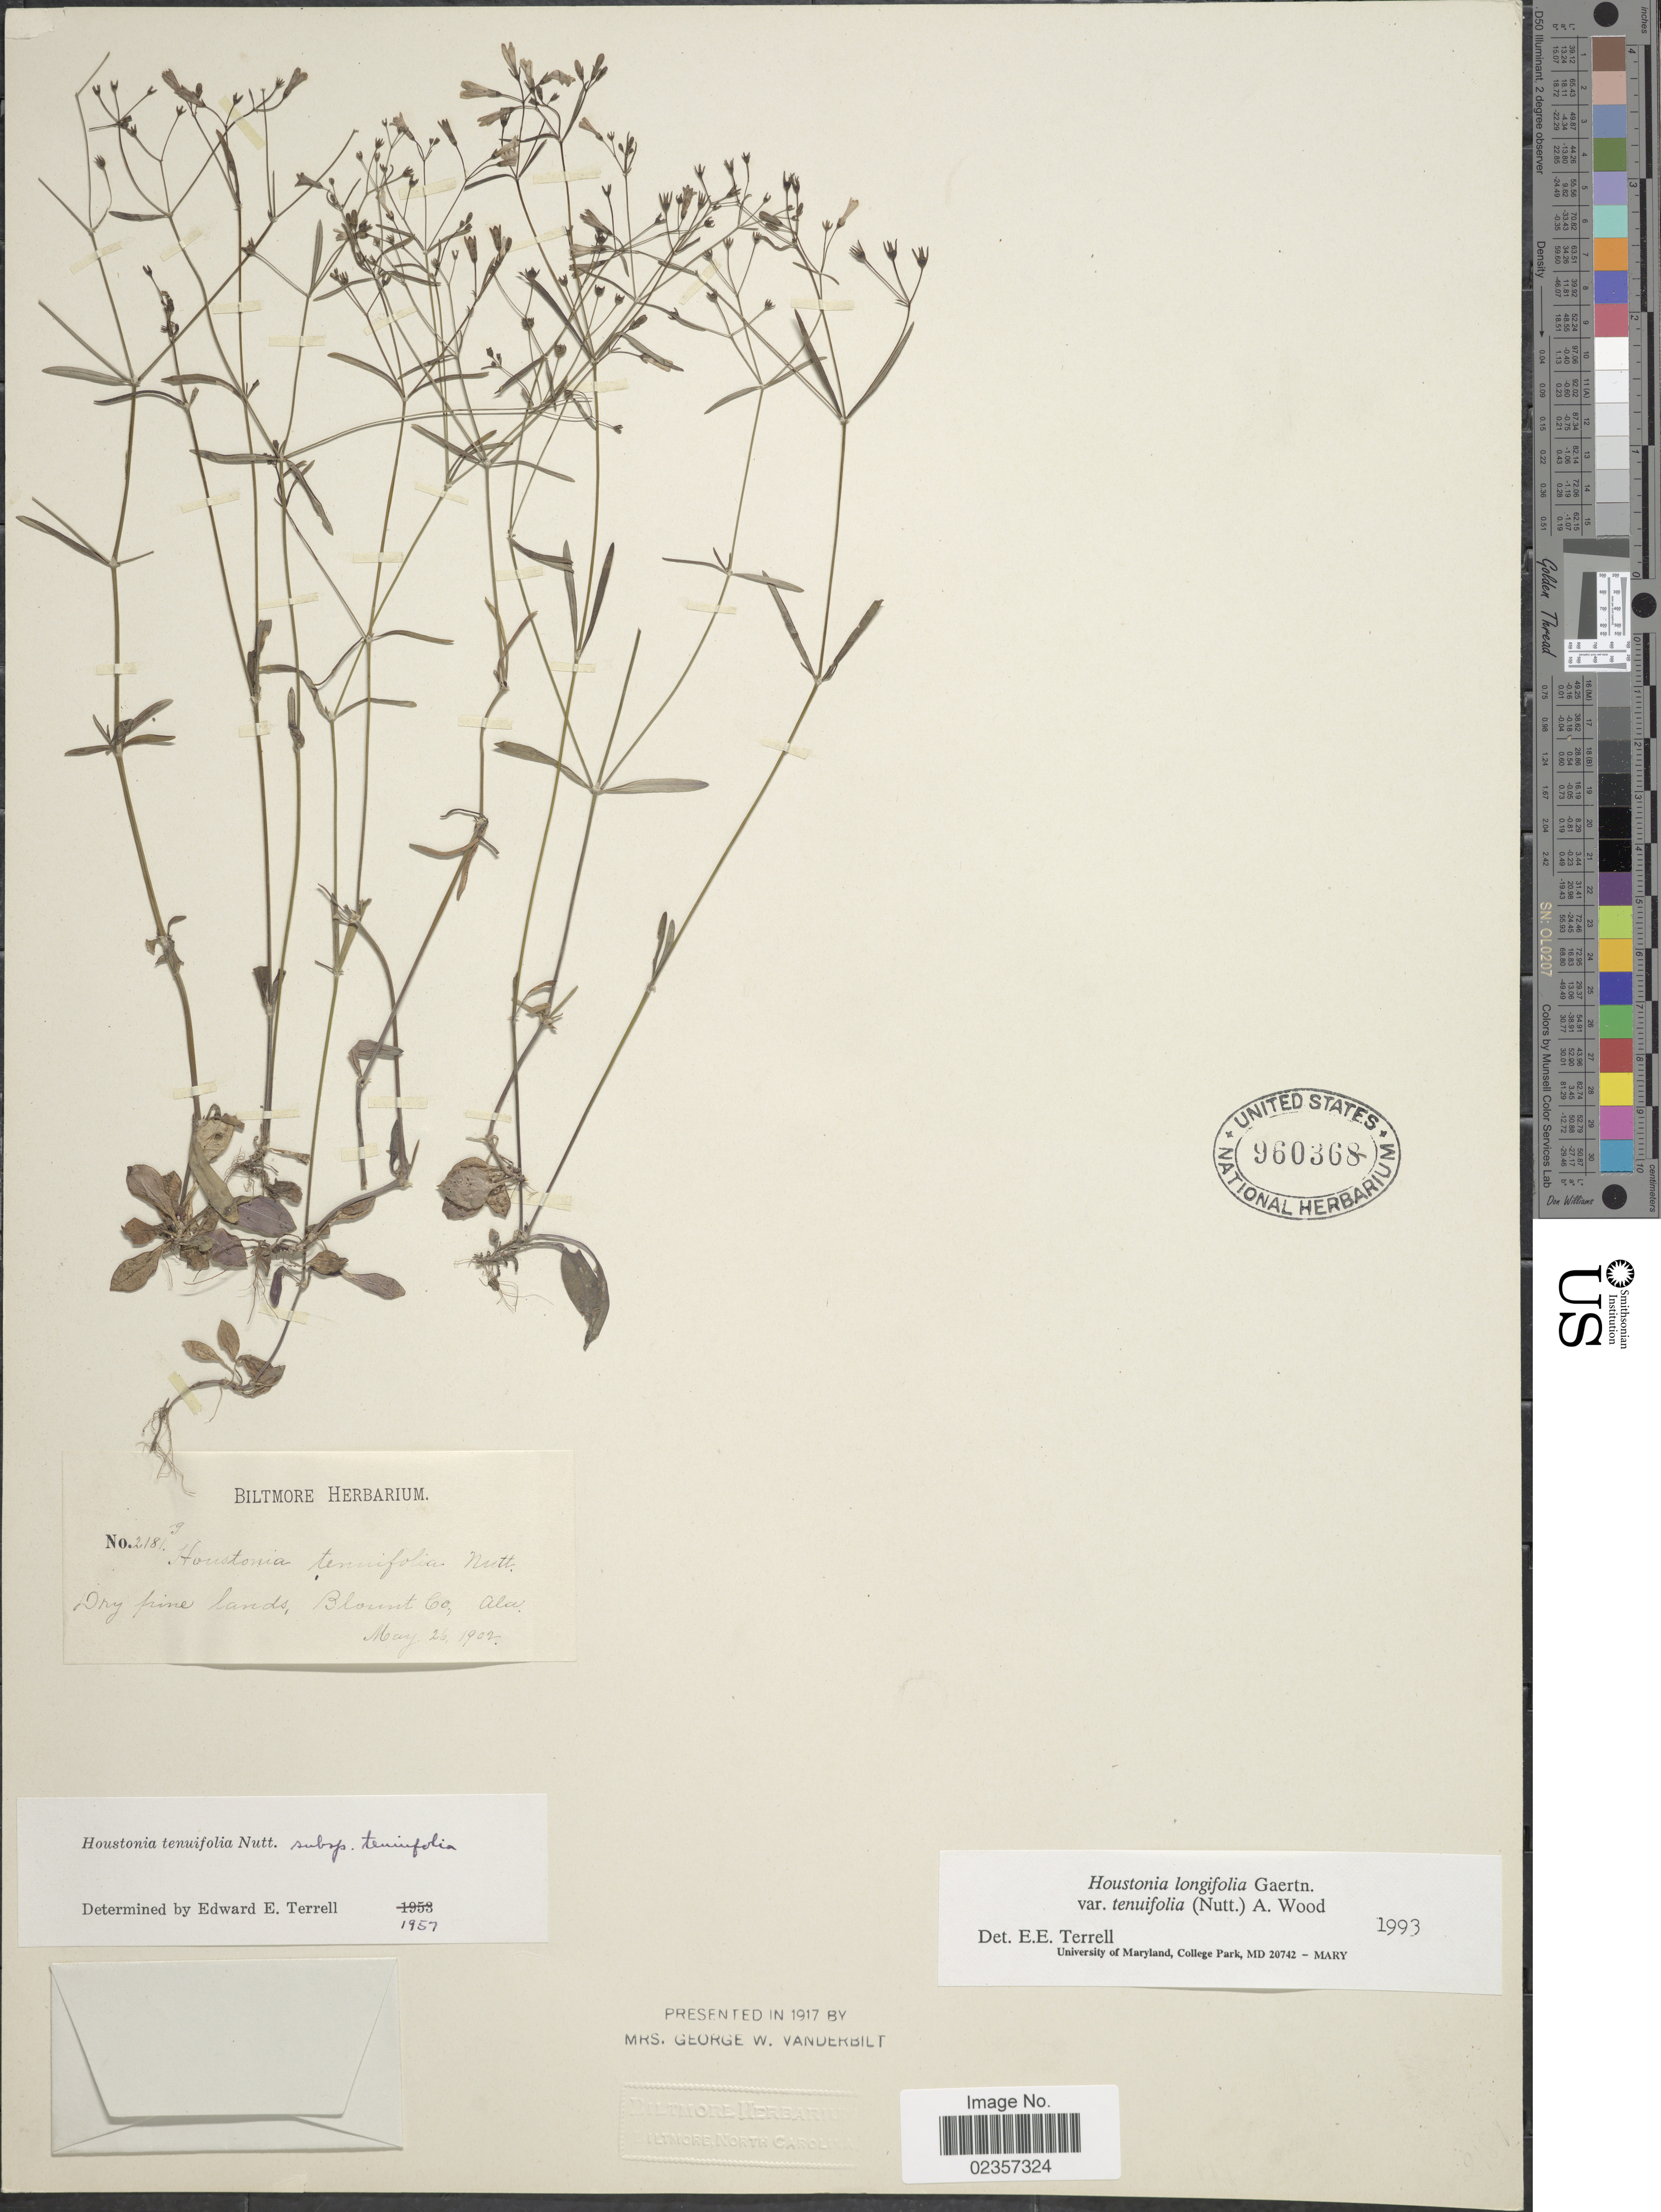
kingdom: Plantae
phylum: Tracheophyta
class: Magnoliopsida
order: Gentianales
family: Rubiaceae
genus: Houstonia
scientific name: Houstonia longifolia var. tenuifolia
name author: (Nutt.) Alph. Wood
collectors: ex herb. Biltmore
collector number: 2181G*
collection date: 1902-05-26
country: United States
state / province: Alabama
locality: Blount Co.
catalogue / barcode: US 960368